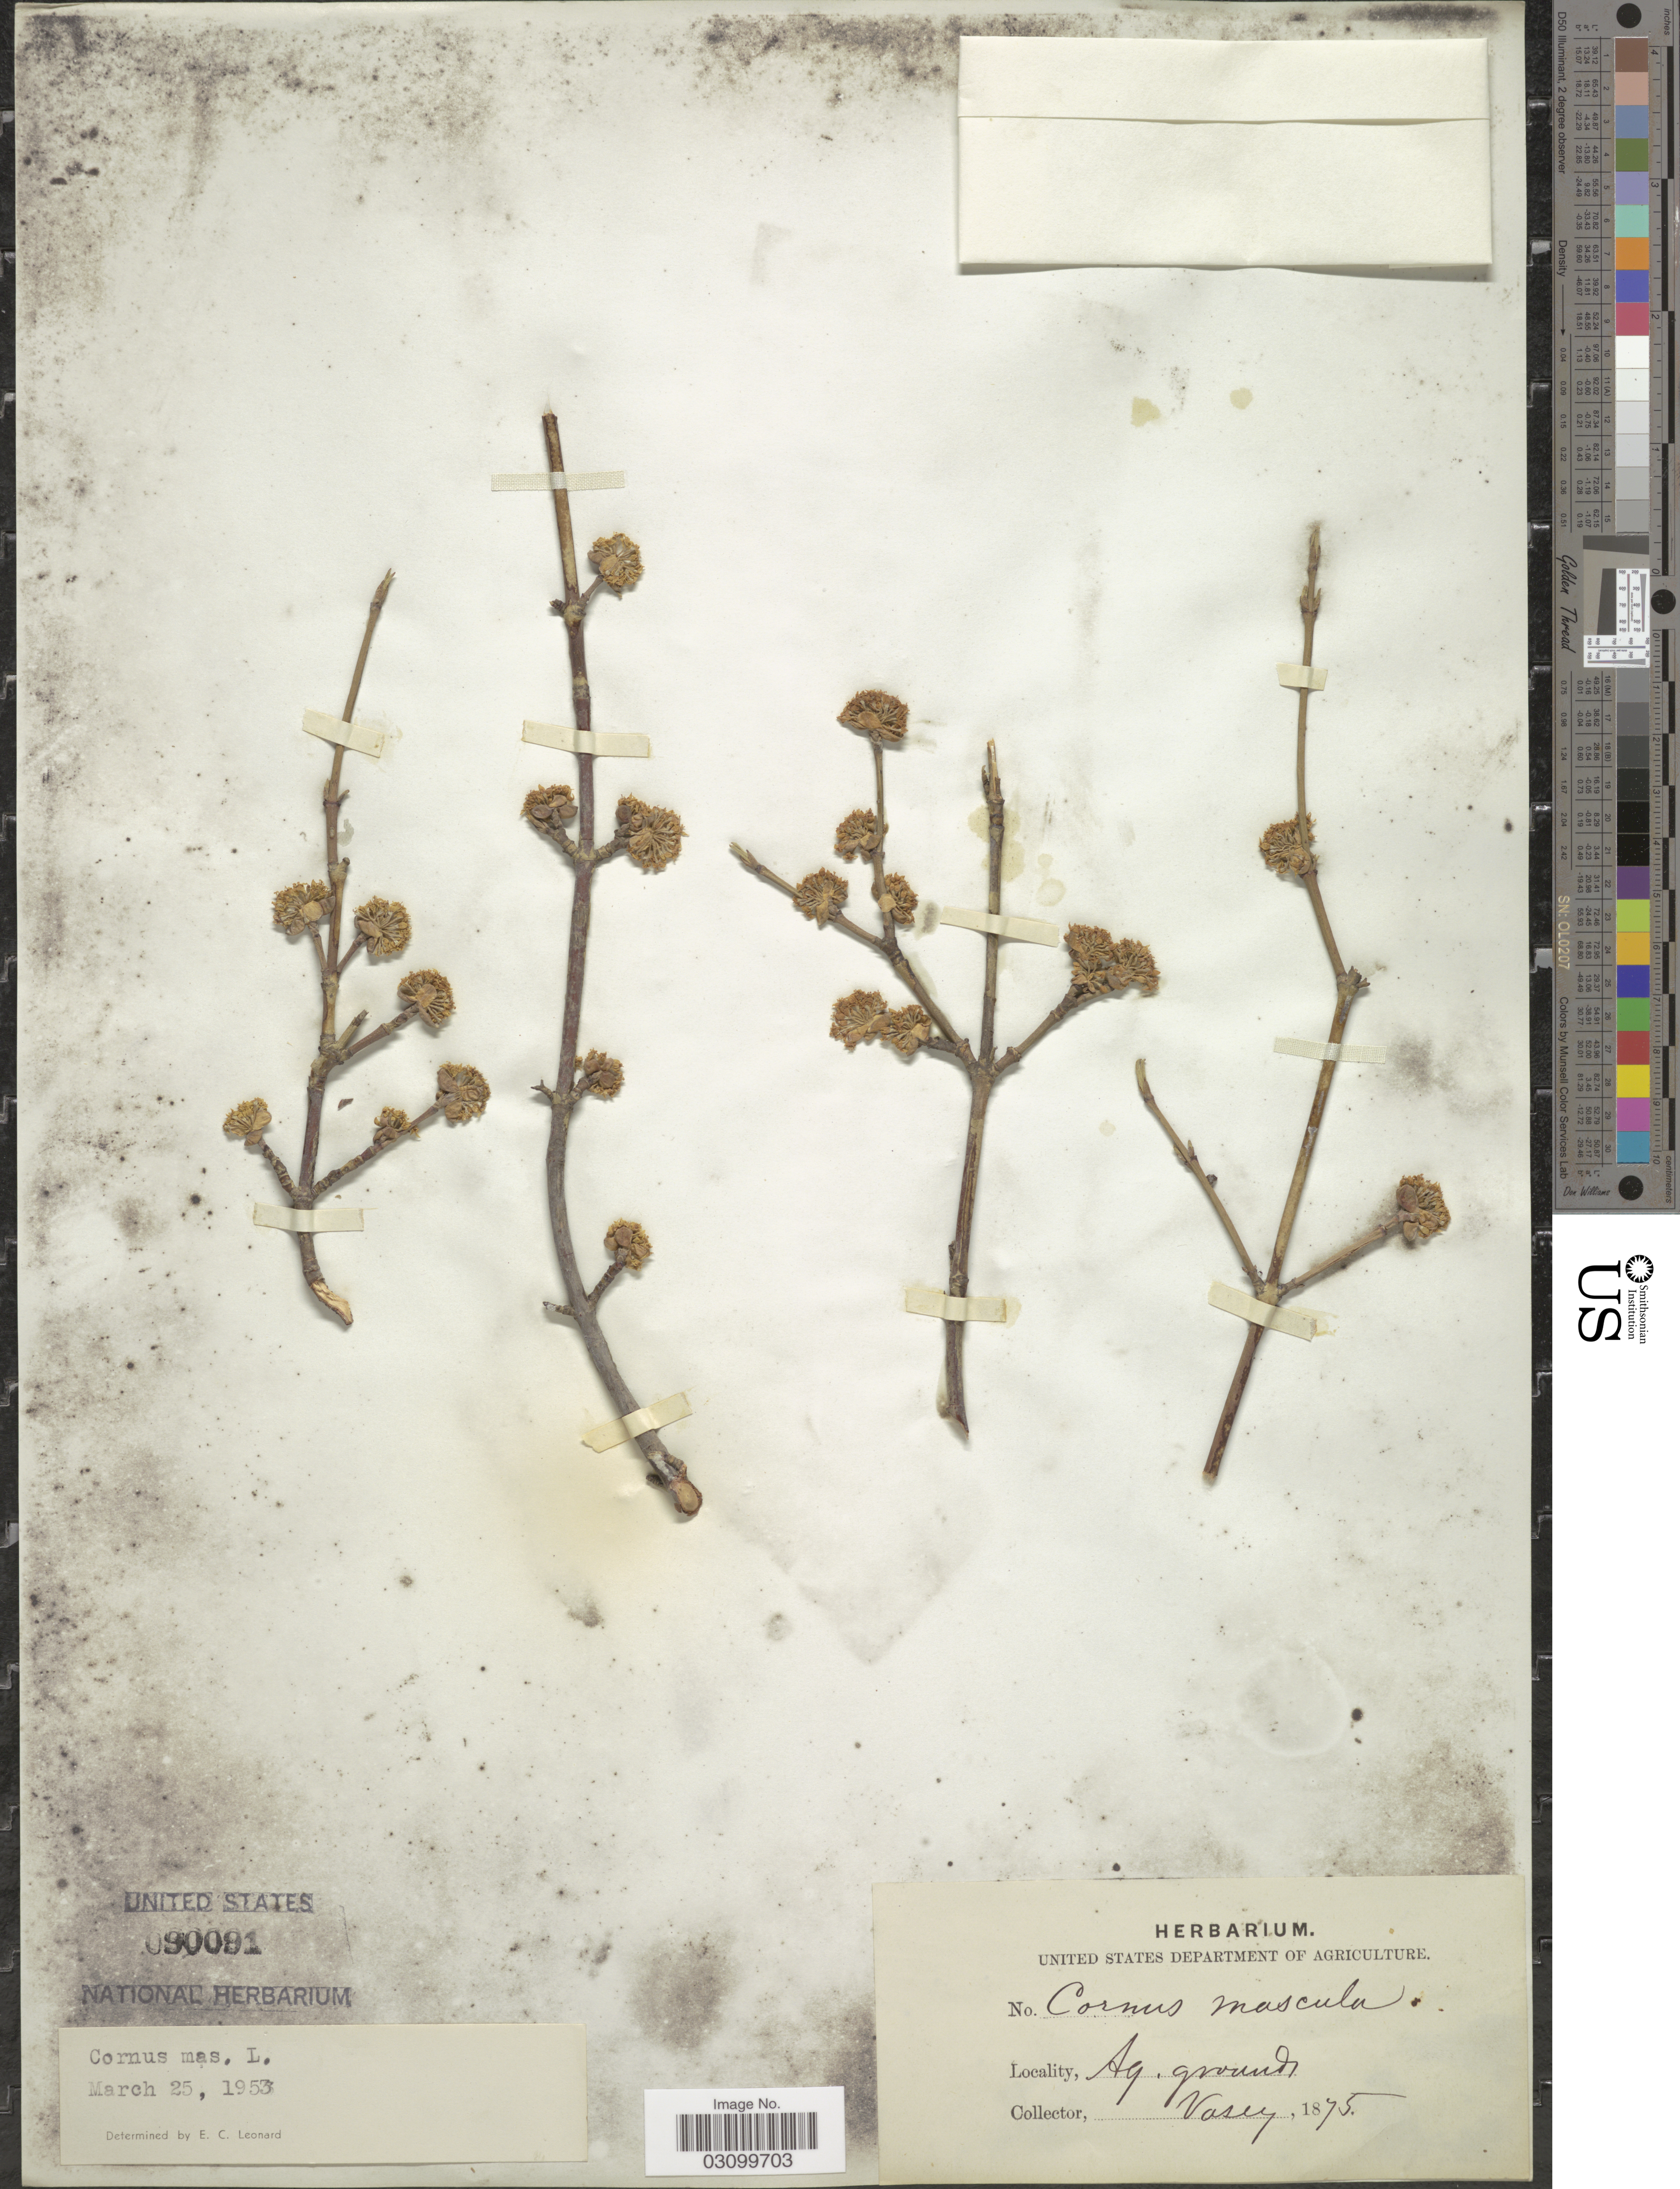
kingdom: Plantae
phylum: Tracheophyta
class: Magnoliopsida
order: Cornales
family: Cornaceae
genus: Cornus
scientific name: Cornus mas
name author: L.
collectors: Vasey, --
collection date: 1875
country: United States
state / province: District of Columbia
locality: Ag. grounds.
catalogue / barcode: US 90091